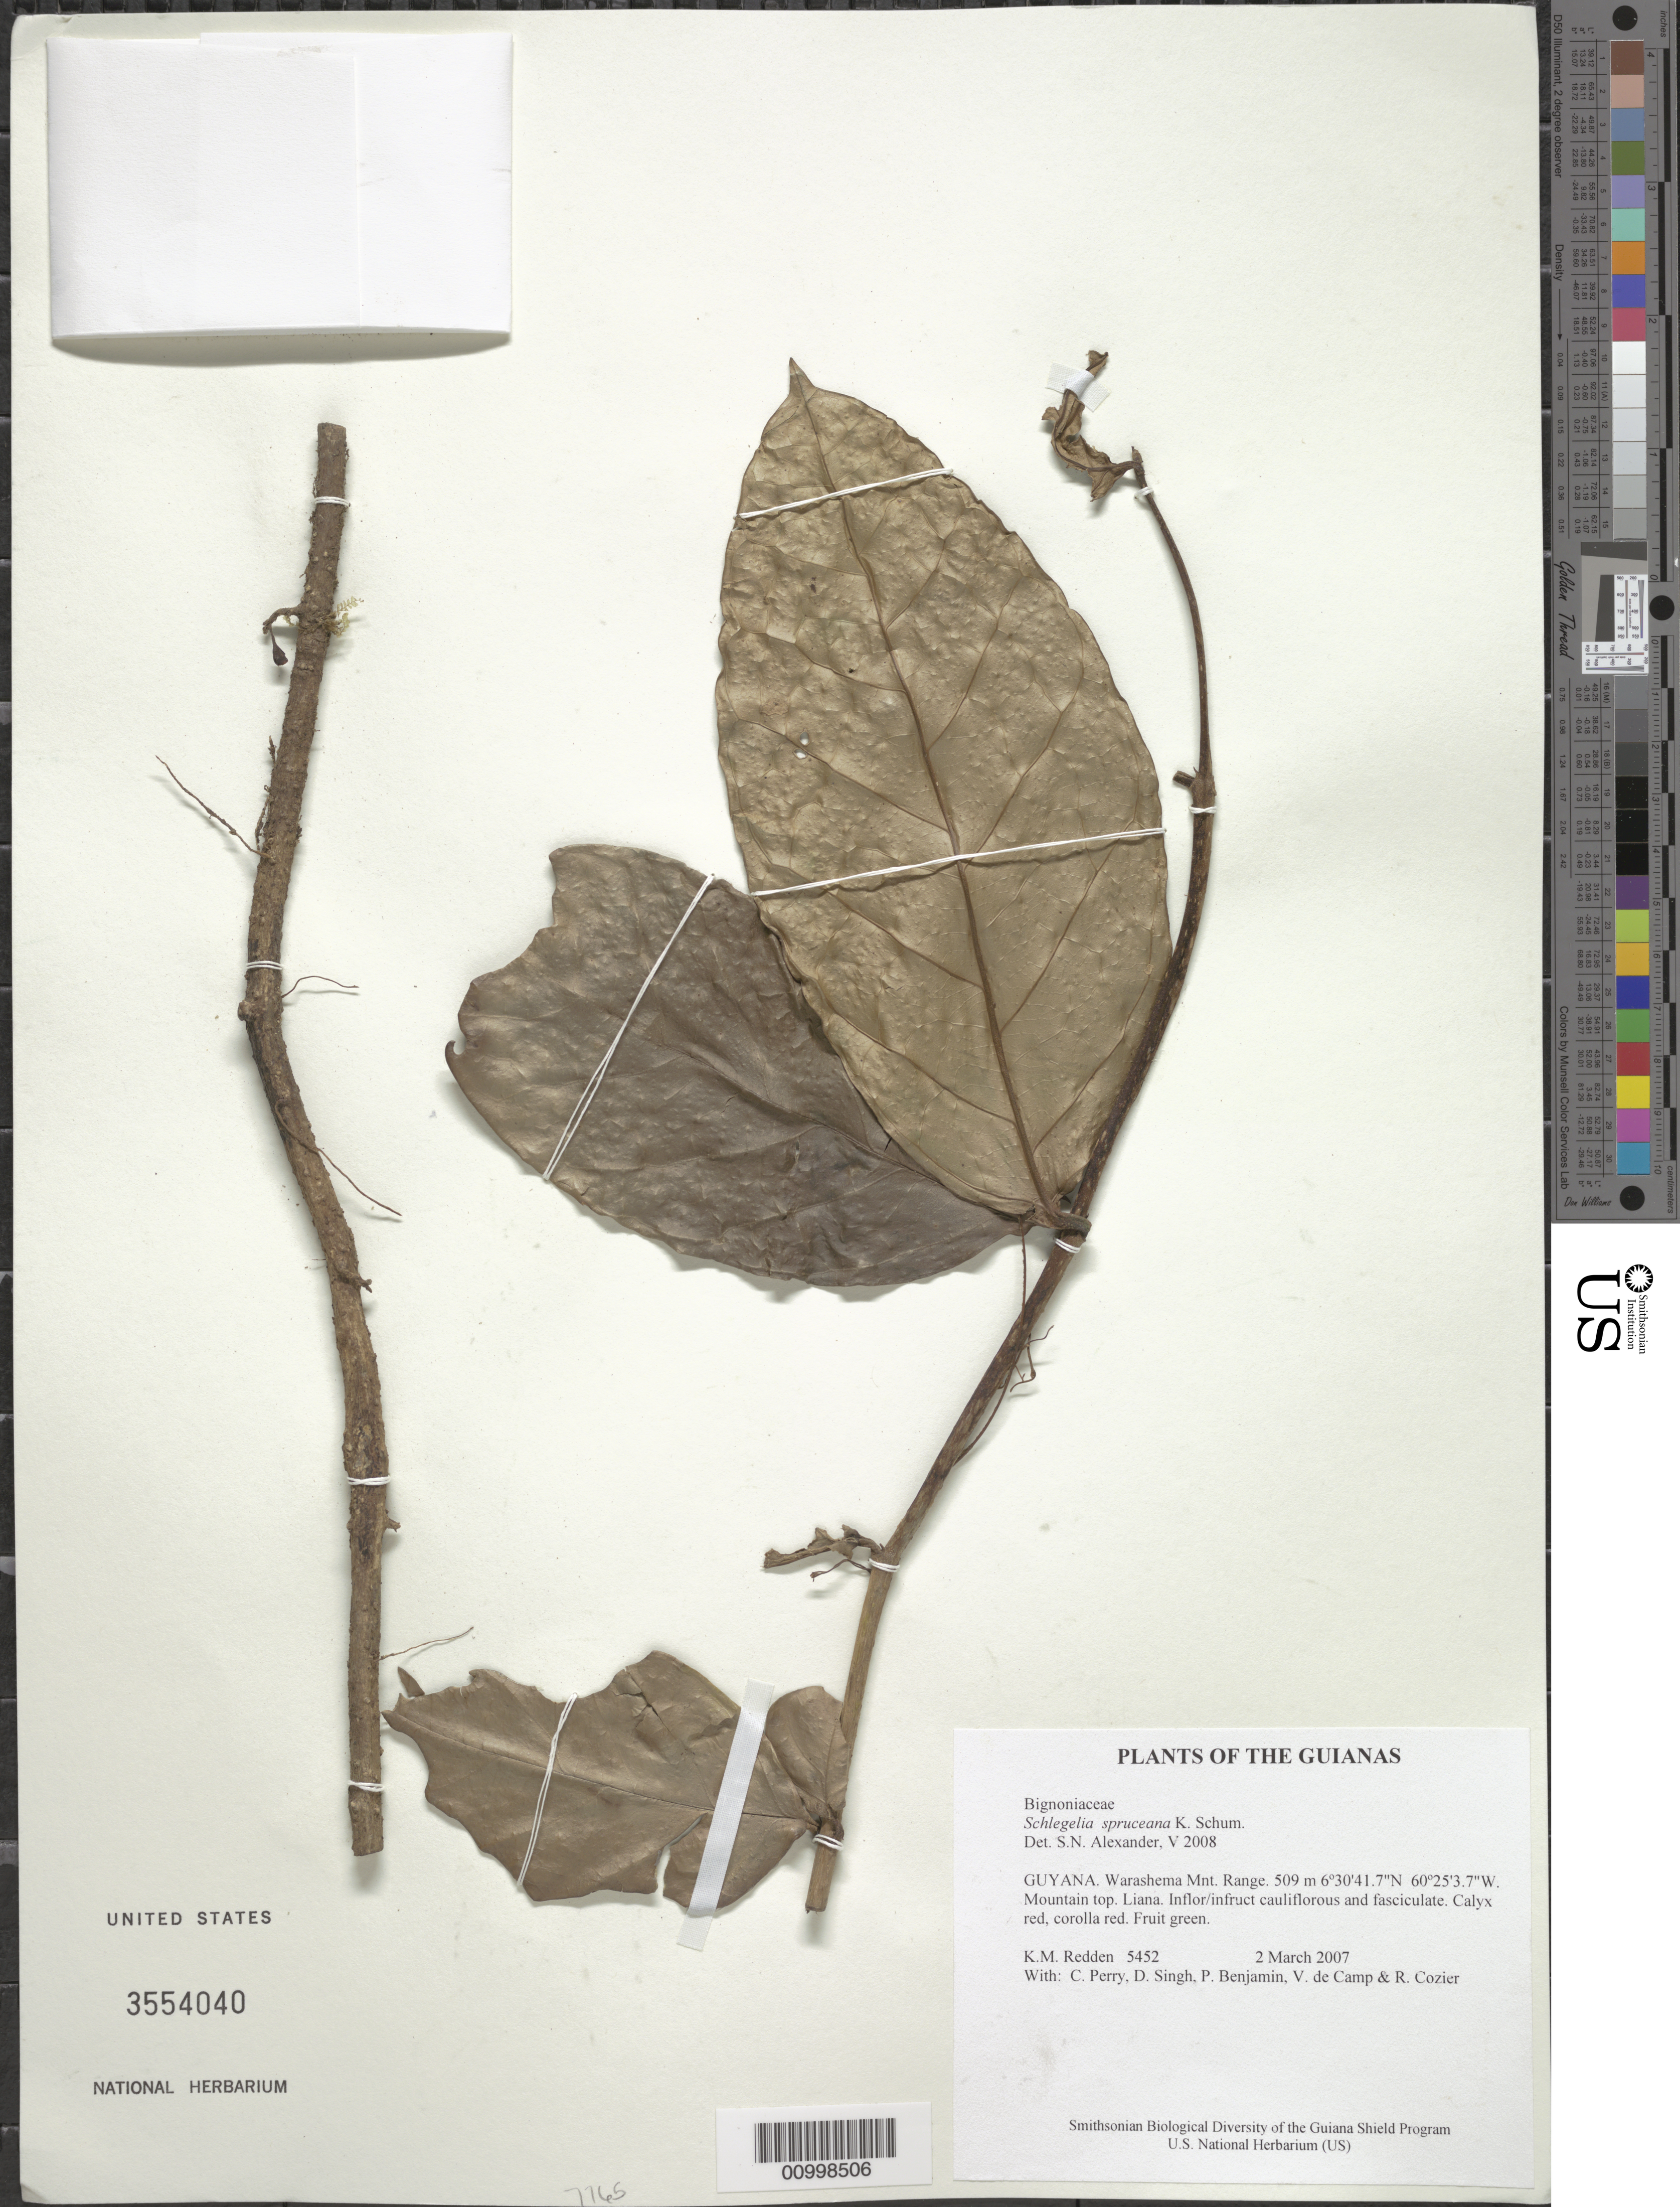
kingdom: Plantae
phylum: Tracheophyta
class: Magnoliopsida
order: Lamiales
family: Schlegeliaceae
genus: Schlegelia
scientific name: Schlegelia spruceana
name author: Bureau & K. Schum.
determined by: Alexander, S. N.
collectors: K. M. Redden, C. Perry, D. Singh, P. Benjamin, V. De Camp & R. Cozier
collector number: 5452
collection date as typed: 2 March 2007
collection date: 2007-03-02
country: Guyana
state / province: Cuyuni-Mazaruni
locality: Warashema Mnt. Range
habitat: Mountain top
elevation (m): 509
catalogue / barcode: US 3554040